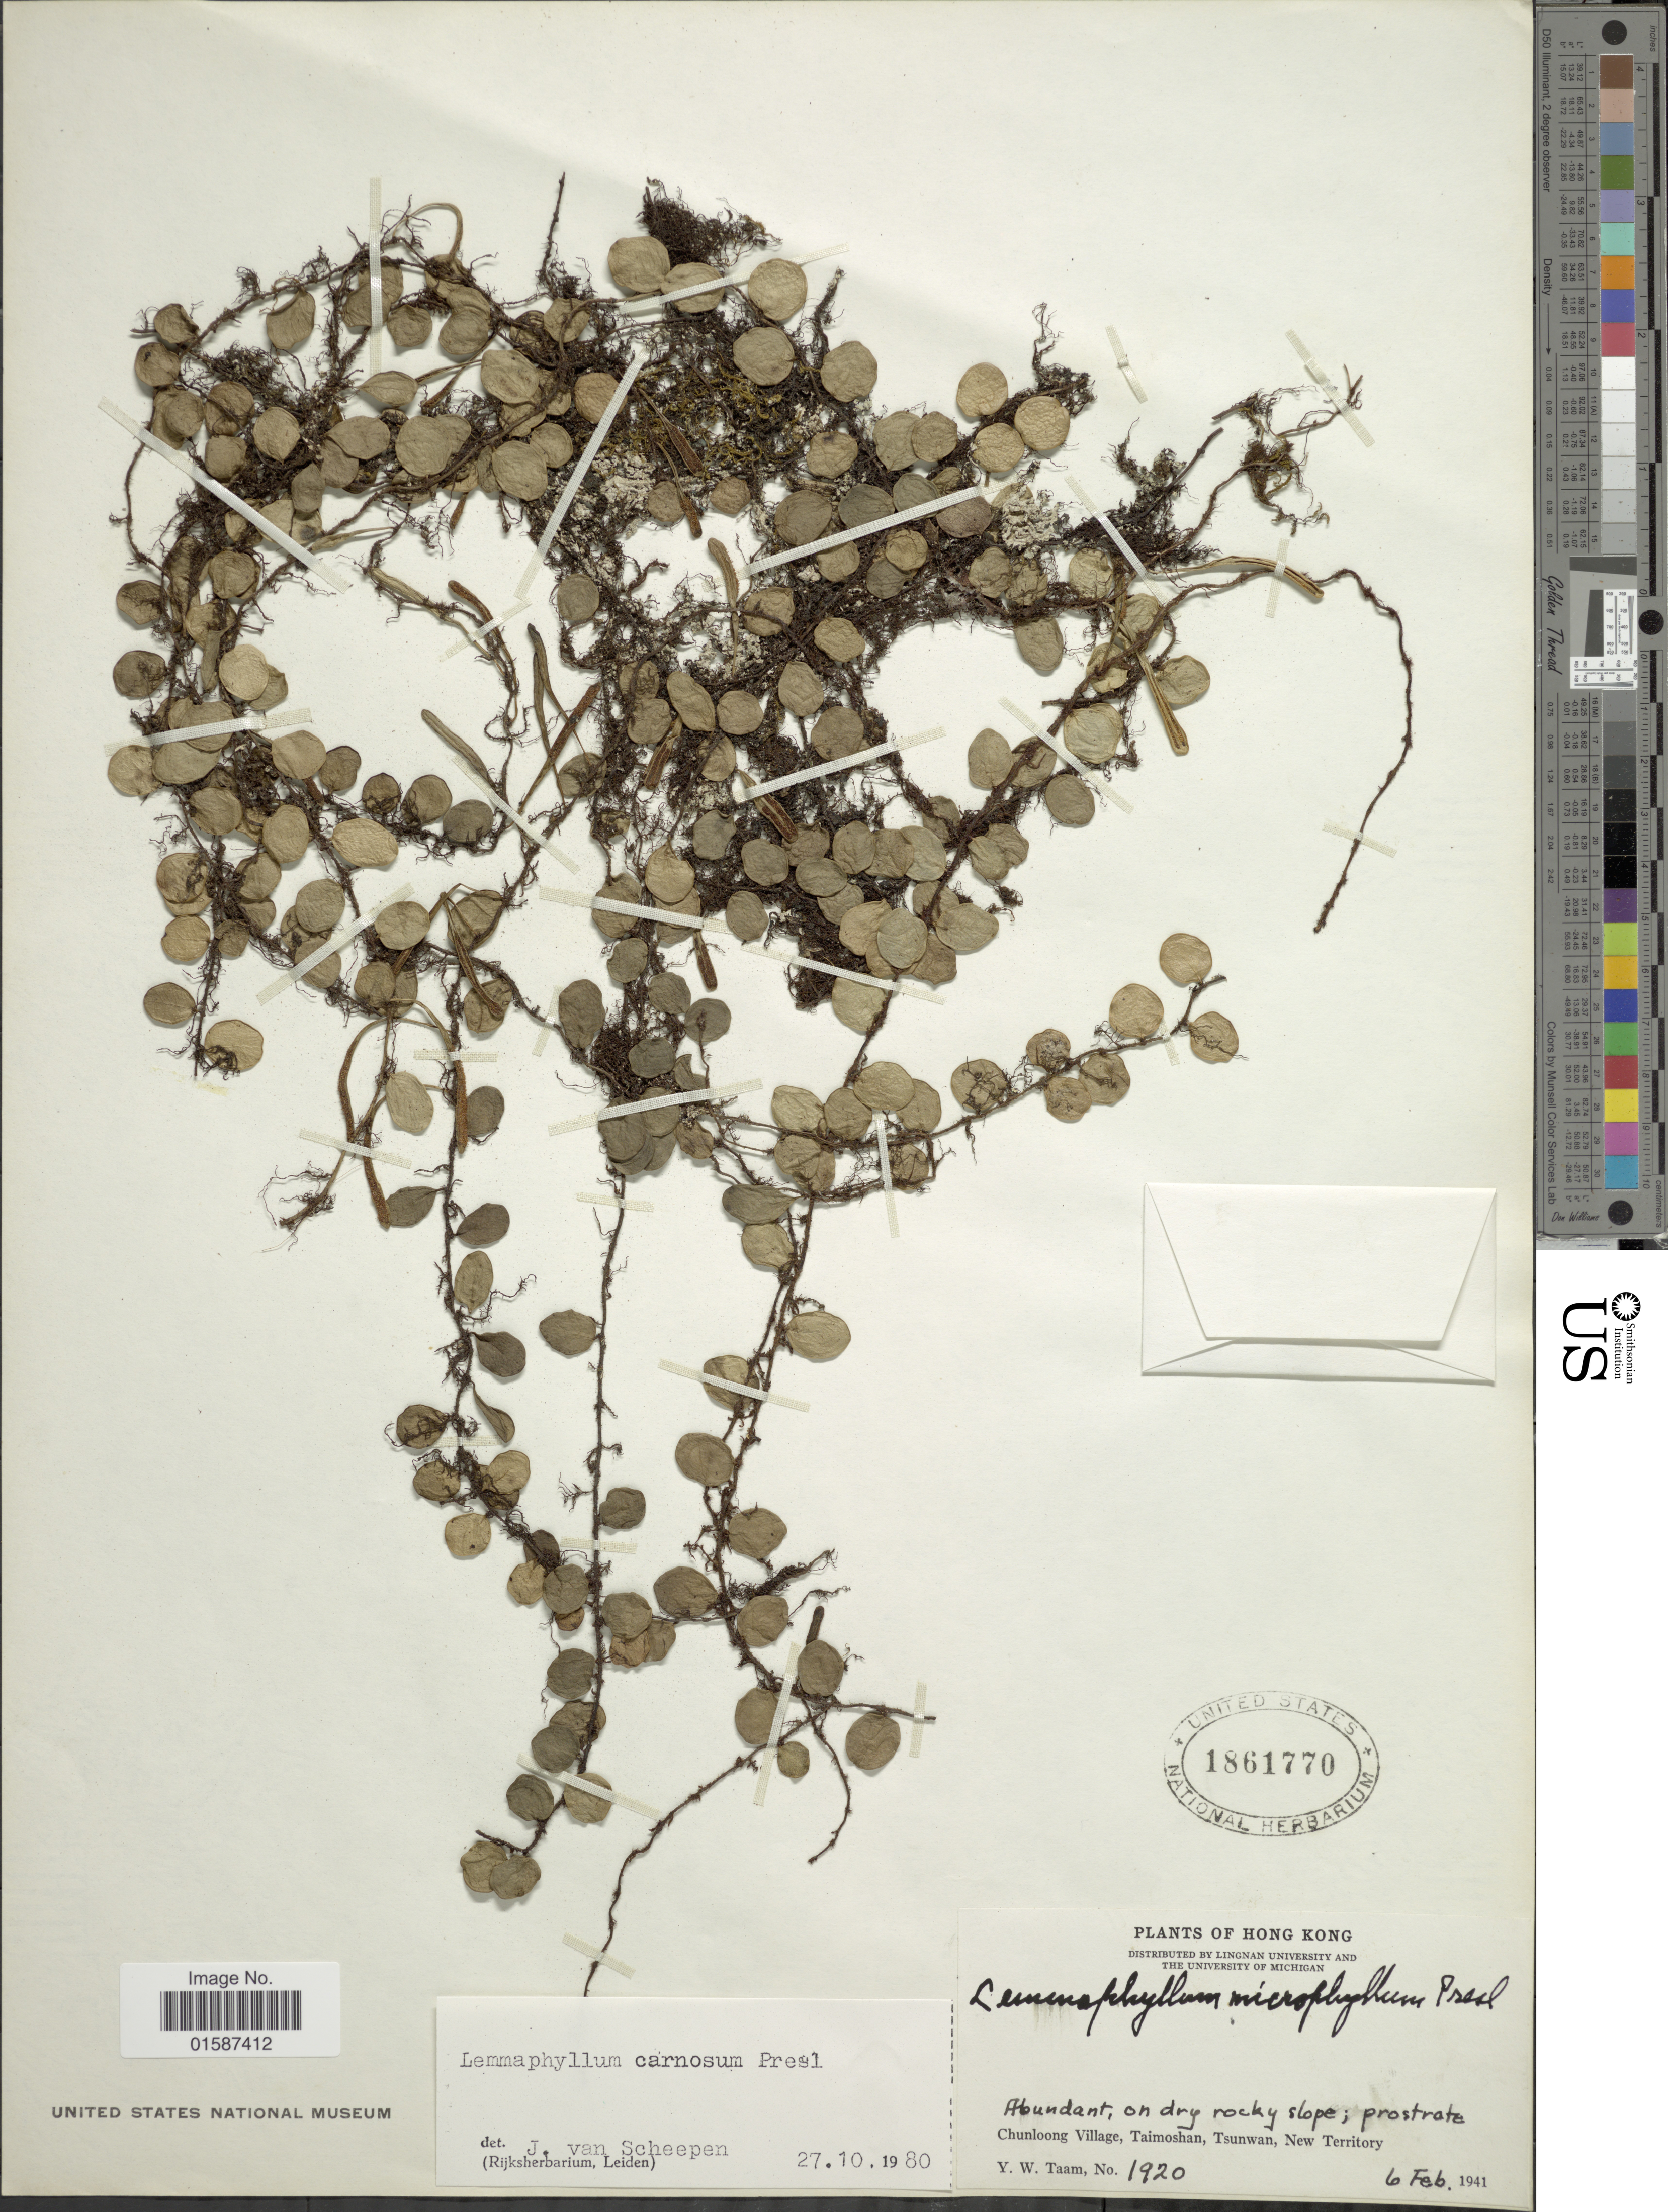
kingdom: Plantae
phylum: Tracheophyta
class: Polypodiopsida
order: Polypodiales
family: Polypodiaceae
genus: Lemmaphyllum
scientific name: Lemmaphyllum microphyllum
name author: C. Presl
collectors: Y. W. Taam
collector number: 1920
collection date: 1941-02-06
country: China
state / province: Hong Kong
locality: Hong Kong, Chunloong Village, Taimoshan, Tsunwan, New Territory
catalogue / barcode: US 1961770